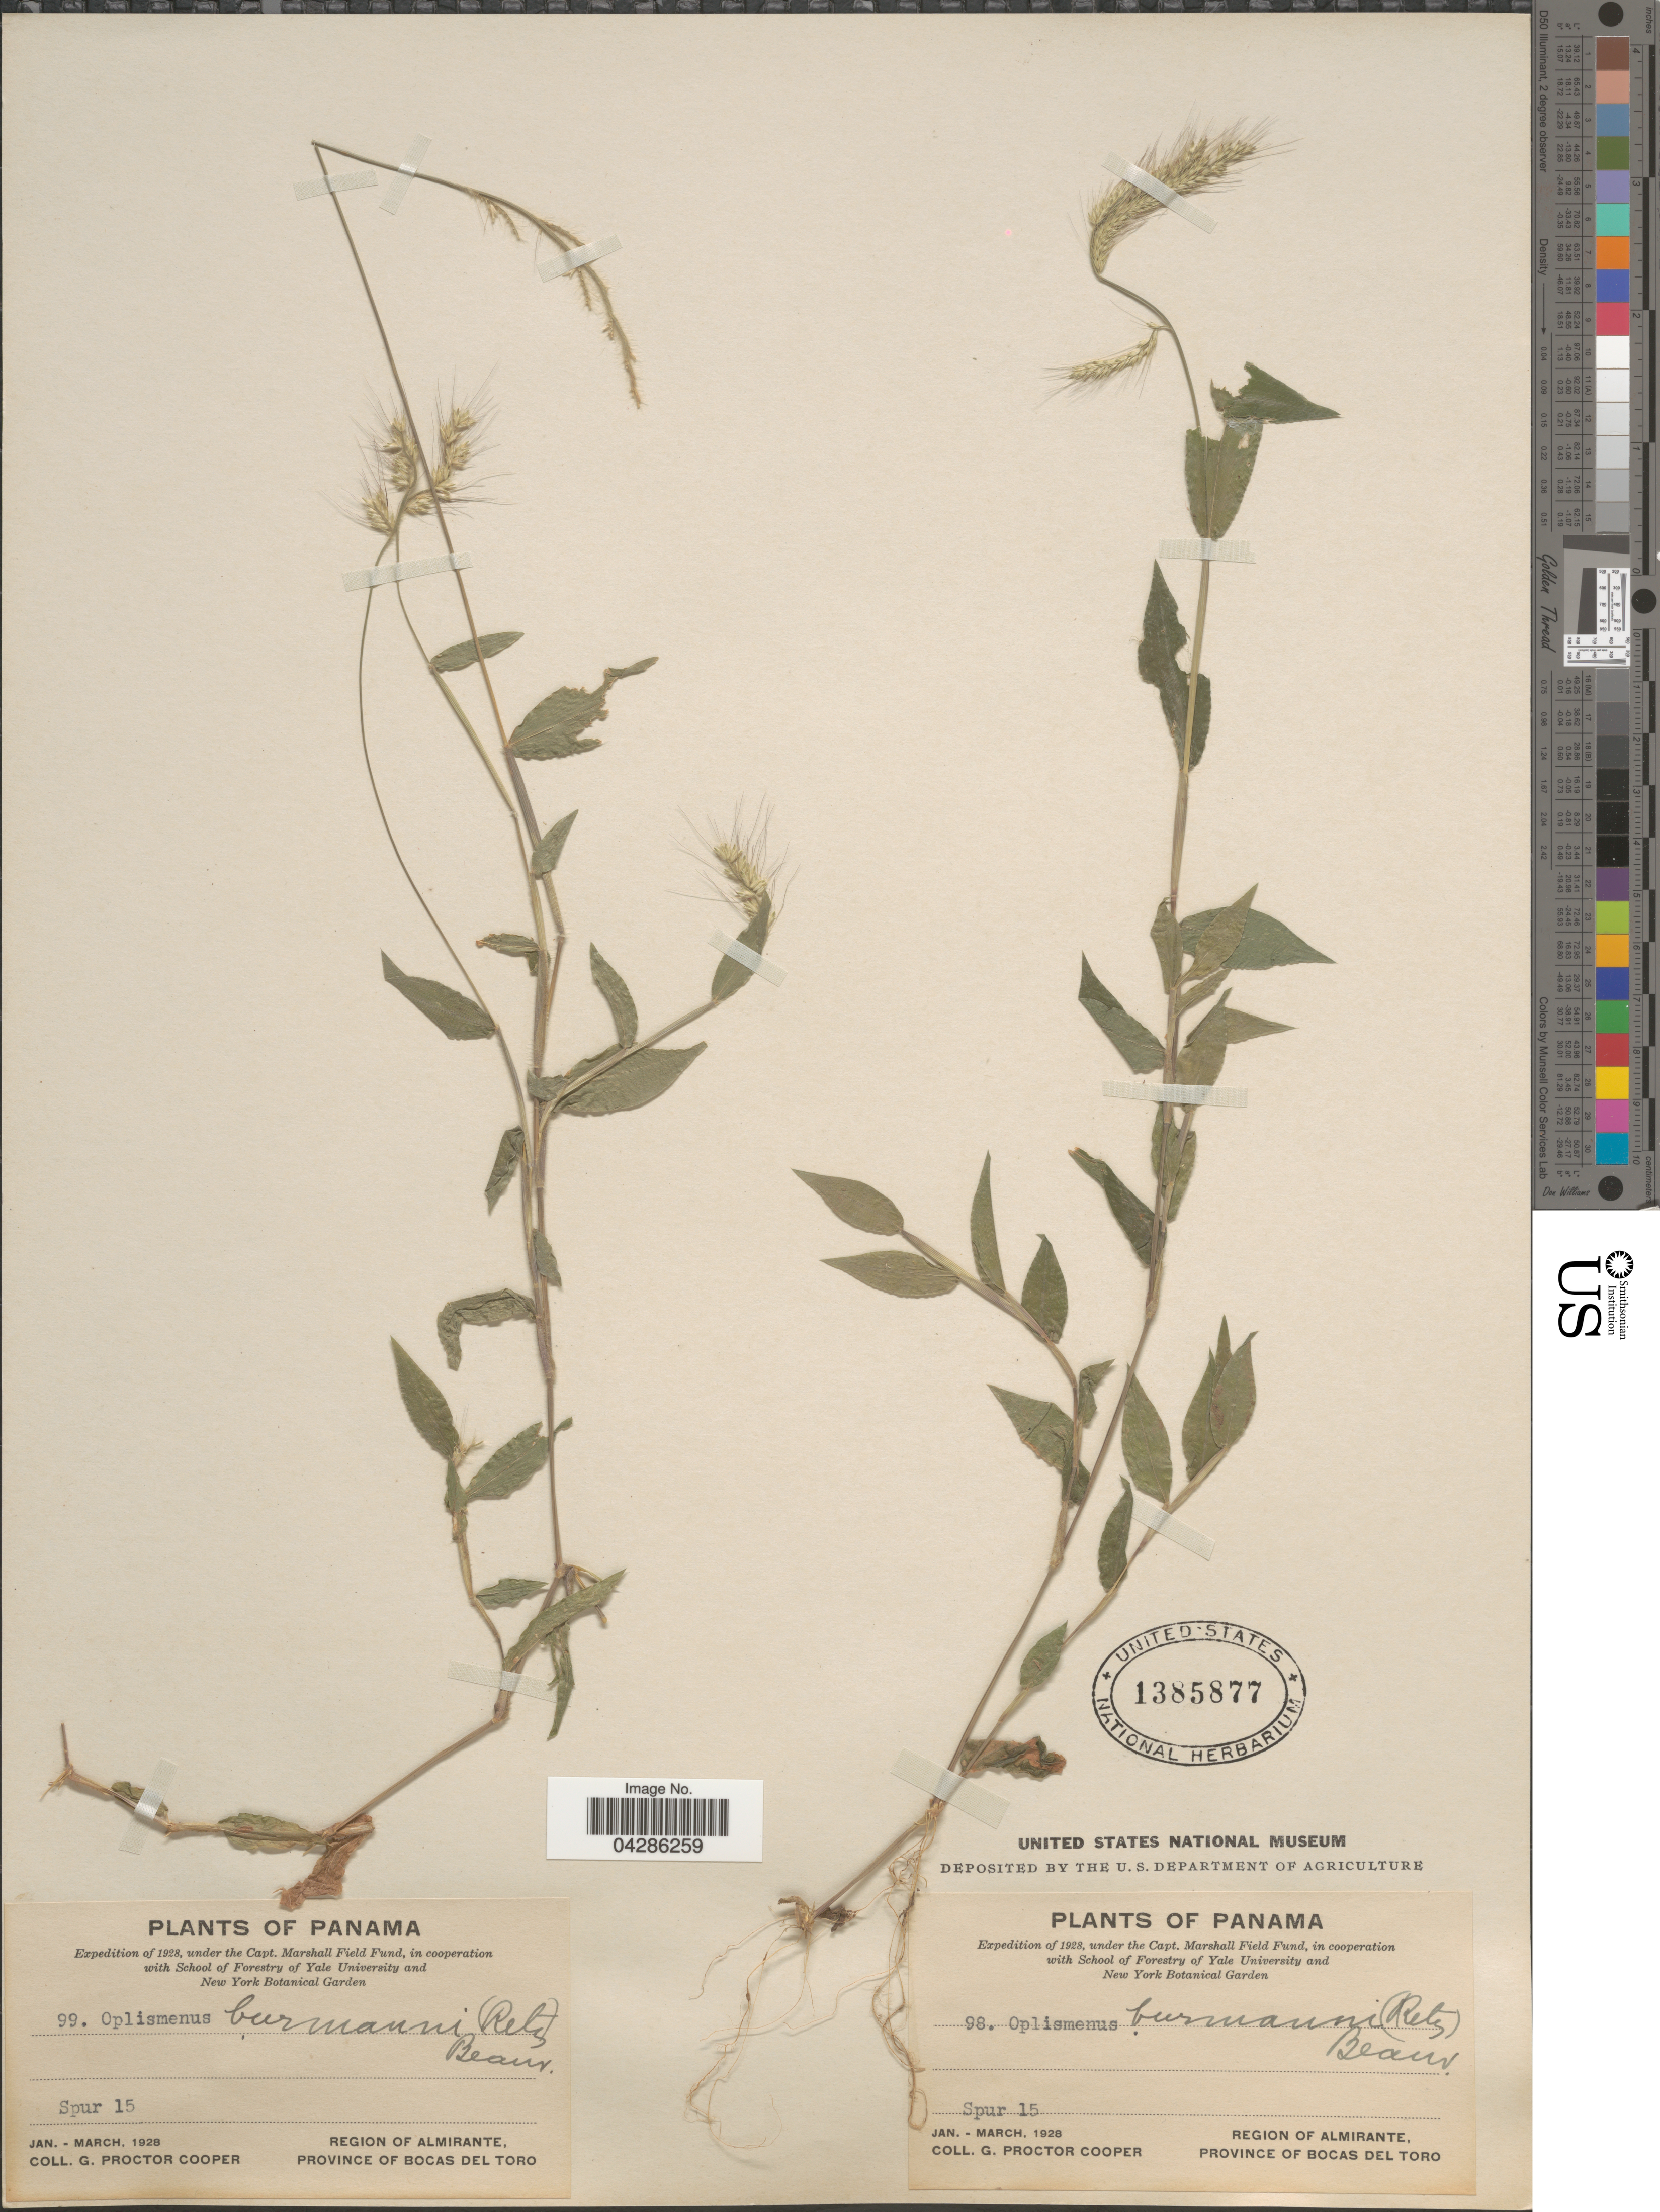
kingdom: Plantae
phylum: Tracheophyta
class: Liliopsida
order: Poales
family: Poaceae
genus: Oplismenus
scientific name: Oplismenus burmannii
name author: (Retz.) P. Beauv.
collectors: G. Cooper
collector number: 98/99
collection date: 1928-01/1928-03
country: Panama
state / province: Bocas del Toro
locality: Expedition of 1928, under the Capt. Marshall Field Fund. Spur 15. Region of Almirante.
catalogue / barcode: US 1385877